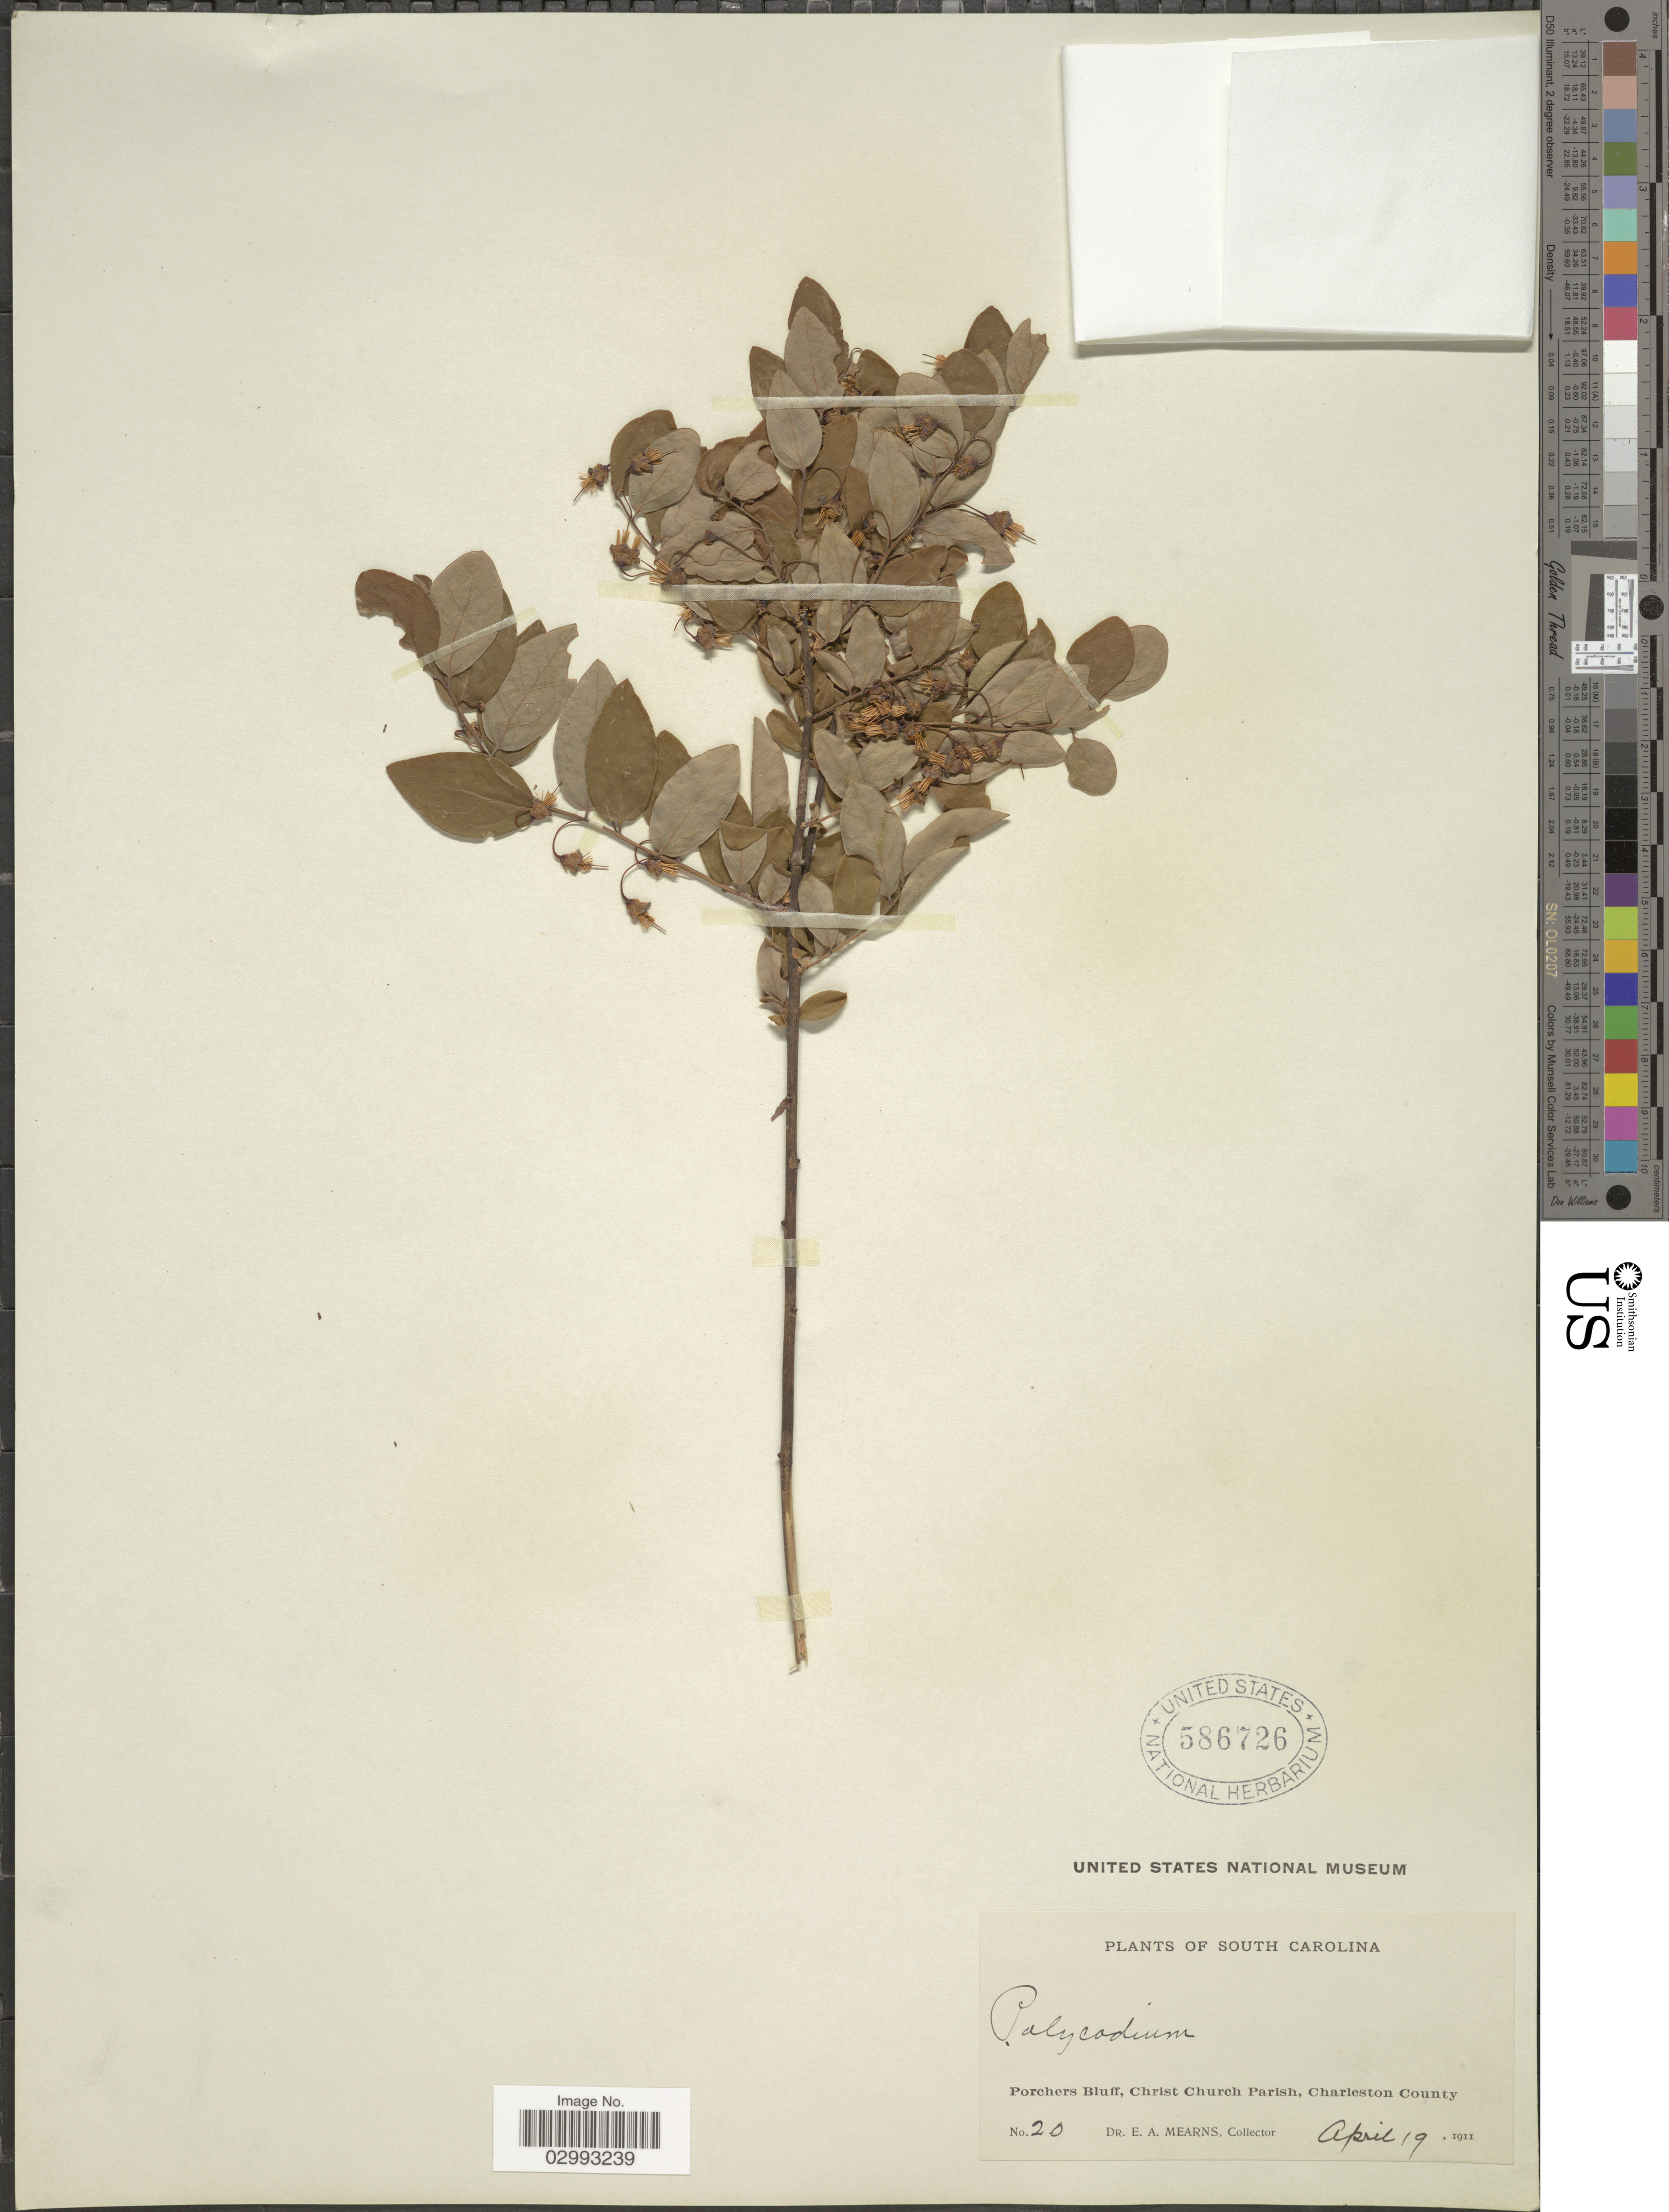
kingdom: Plantae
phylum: Tracheophyta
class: Magnoliopsida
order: Ericales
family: Ericaceae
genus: Polycodium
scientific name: Polycodium revolutum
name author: (Greene) Greene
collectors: E. A. Mearns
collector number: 20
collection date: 1911-04-19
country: United States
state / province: South Carolina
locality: Porchers Bluff, Christ Church Parish, Charleston County.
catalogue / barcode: US 586726